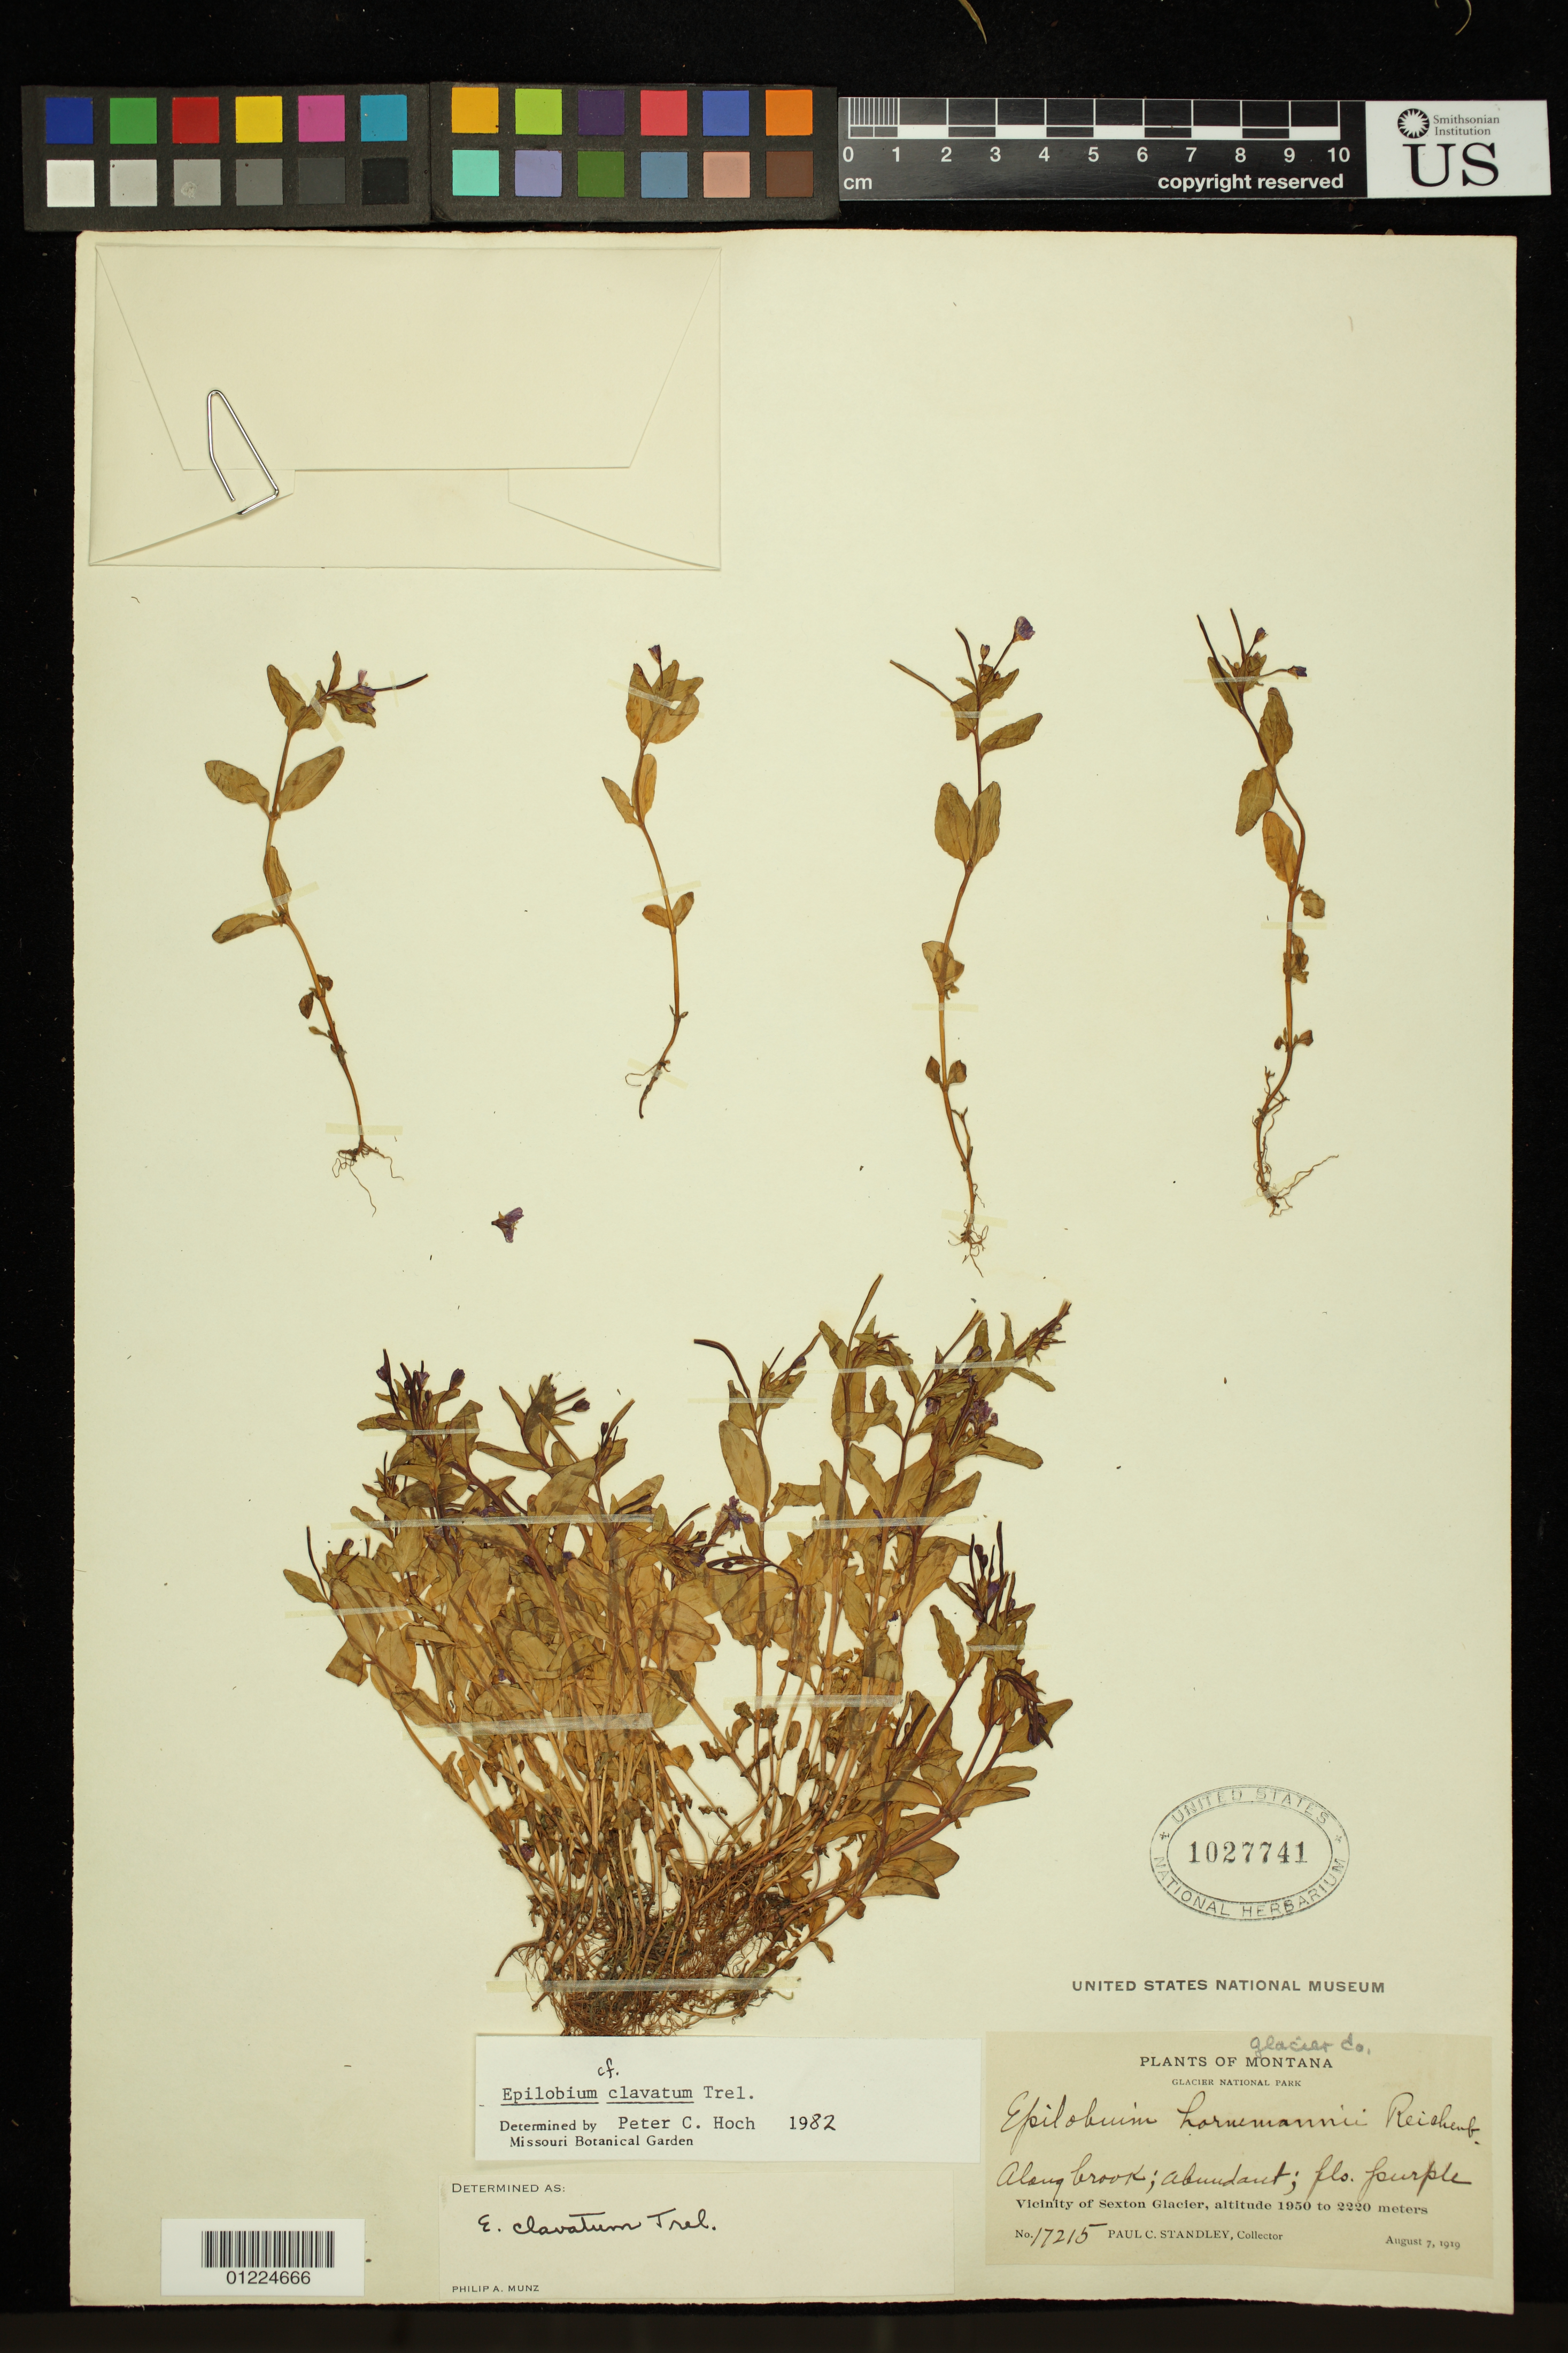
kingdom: Plantae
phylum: Tracheophyta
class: Magnoliopsida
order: Myrtales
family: Onagraceae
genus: Epilobium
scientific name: Epilobium clavatum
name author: Hausskn.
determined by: Hoch, P. C.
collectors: P. C. Standley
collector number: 17215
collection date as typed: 07 Aug 1919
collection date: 1919-08-07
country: United States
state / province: Montana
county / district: Glacier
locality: Vicinity of Sexton Glacier.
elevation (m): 1950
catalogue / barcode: US 1027741